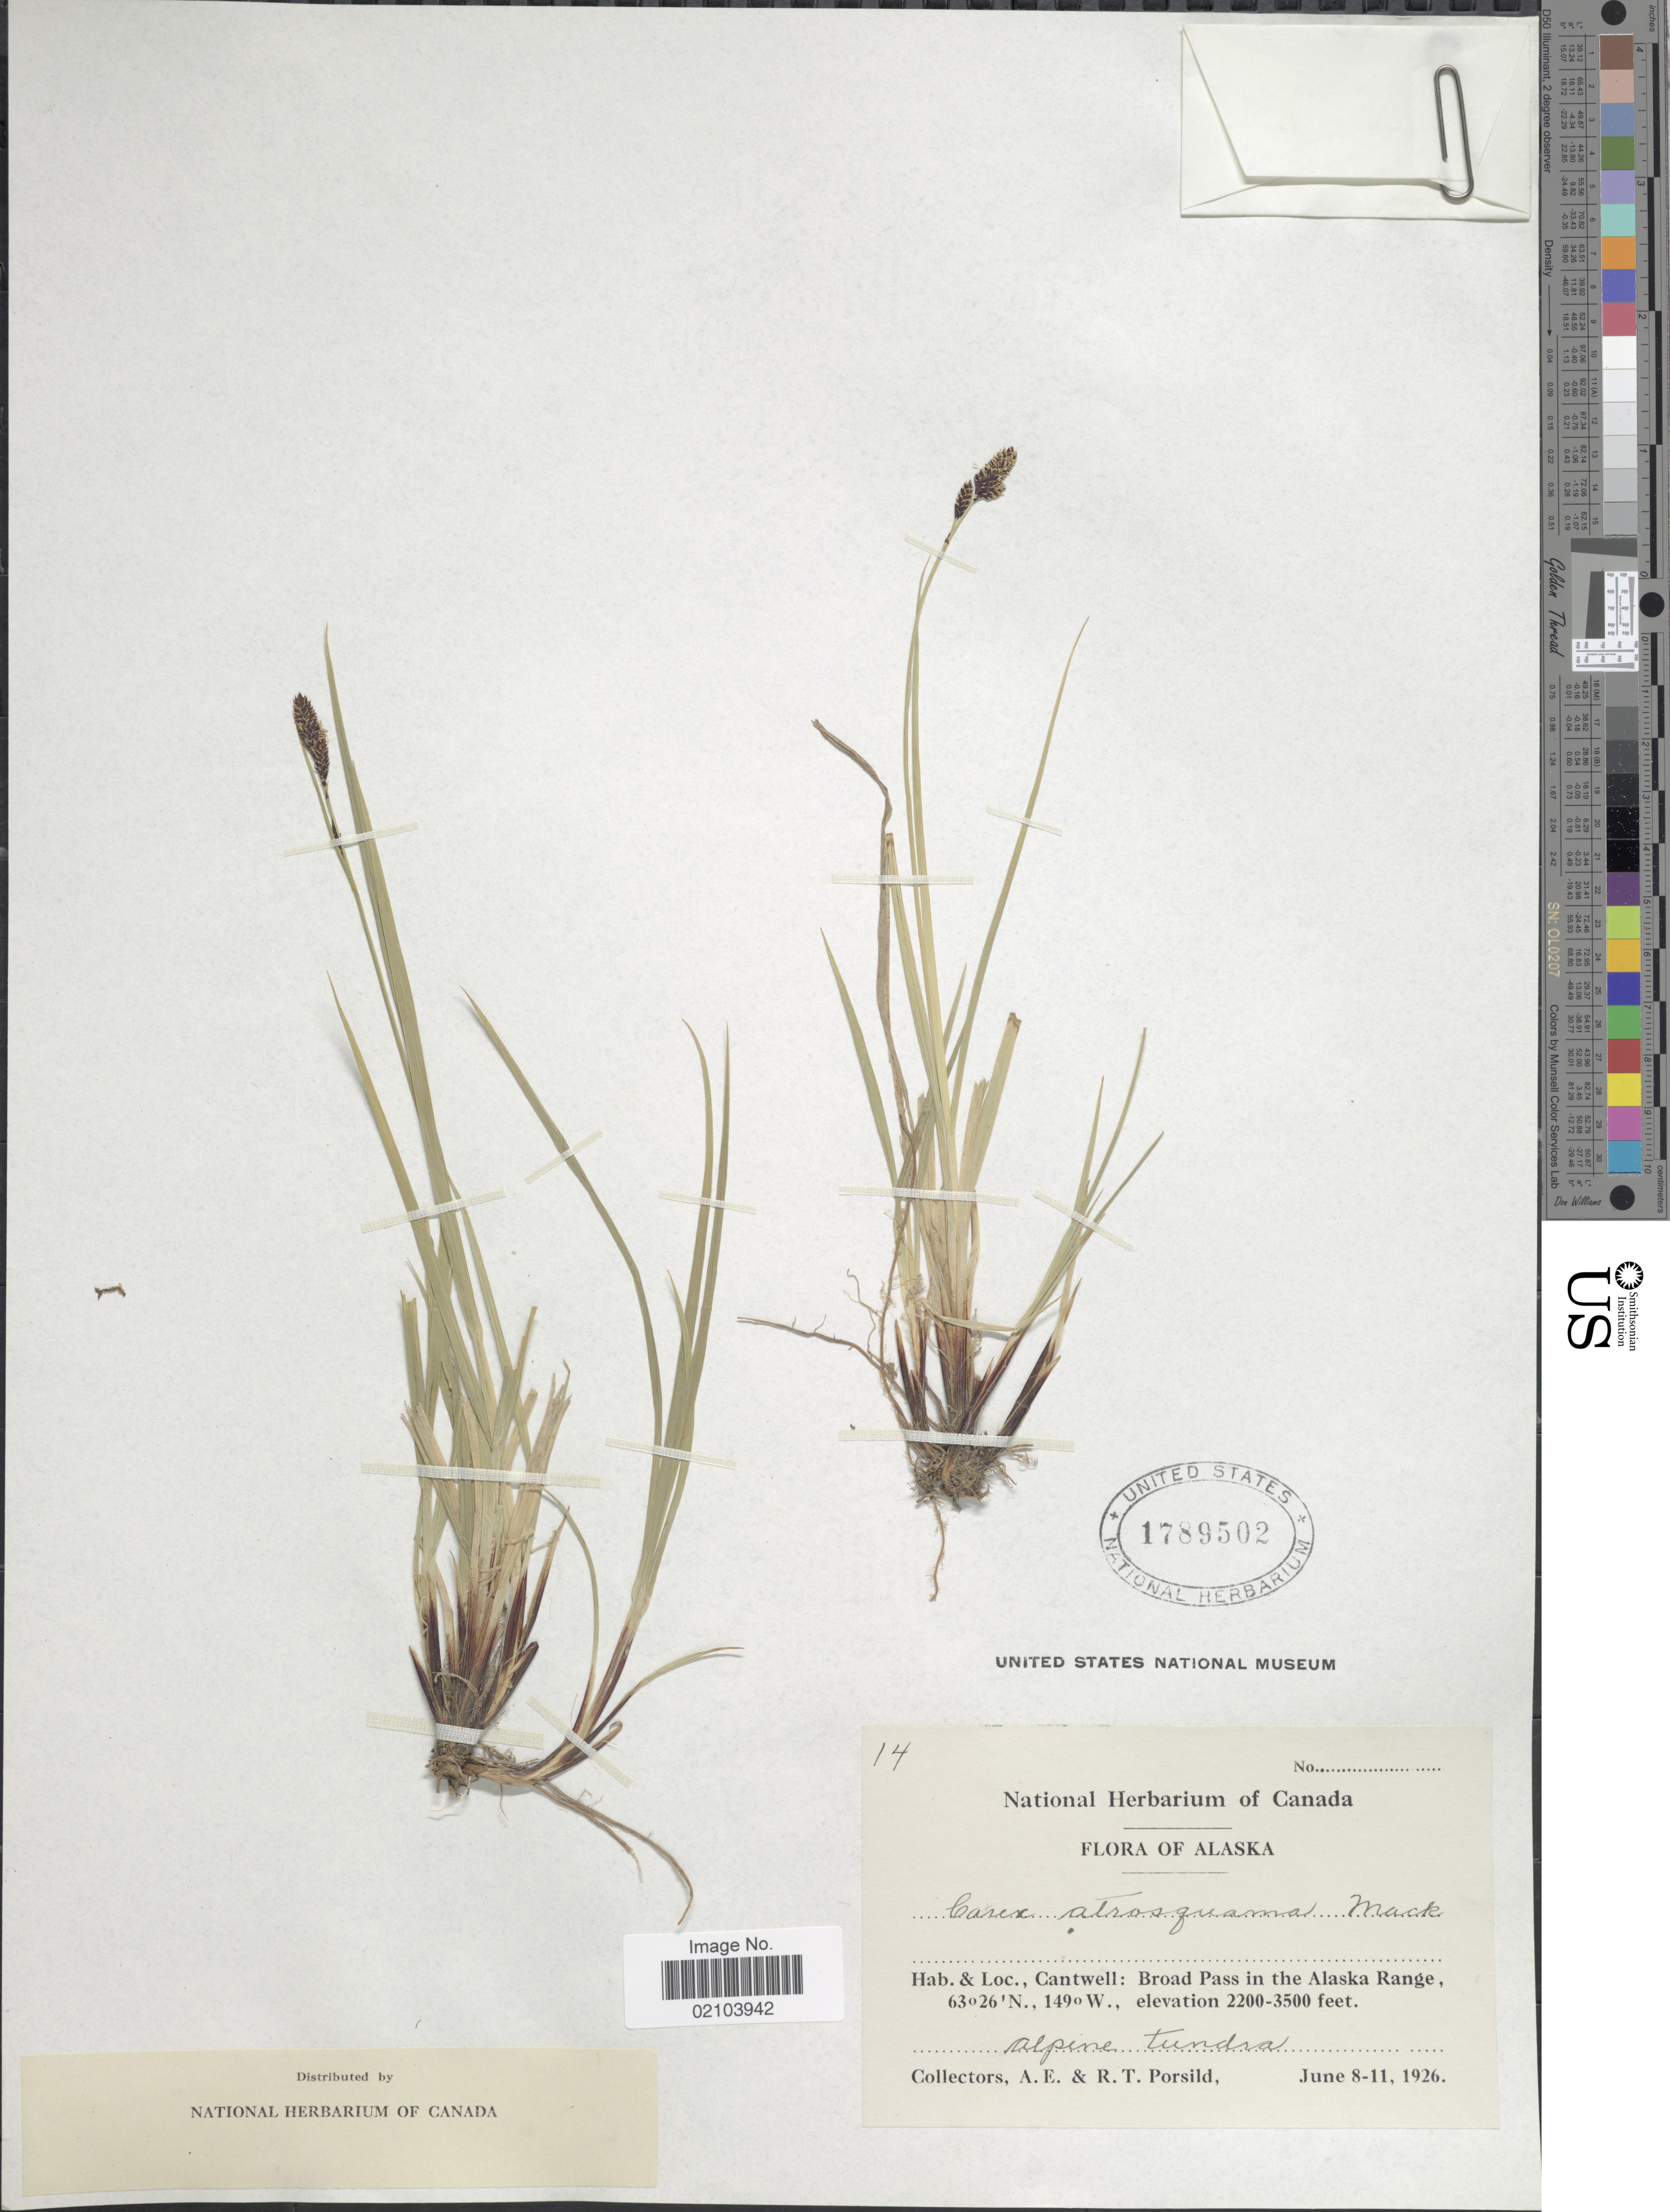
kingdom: Plantae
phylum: Tracheophyta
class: Liliopsida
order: Poales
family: Cyperaceae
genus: Carex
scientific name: Carex atrosquama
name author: Mack.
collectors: A. E. Porsild & R. T. Porsild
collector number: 14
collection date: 1926-06-08/1926-06-11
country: United States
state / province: Alaska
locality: Cantwell: Broad Pass in the Alaska Range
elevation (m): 671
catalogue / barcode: US 1789502